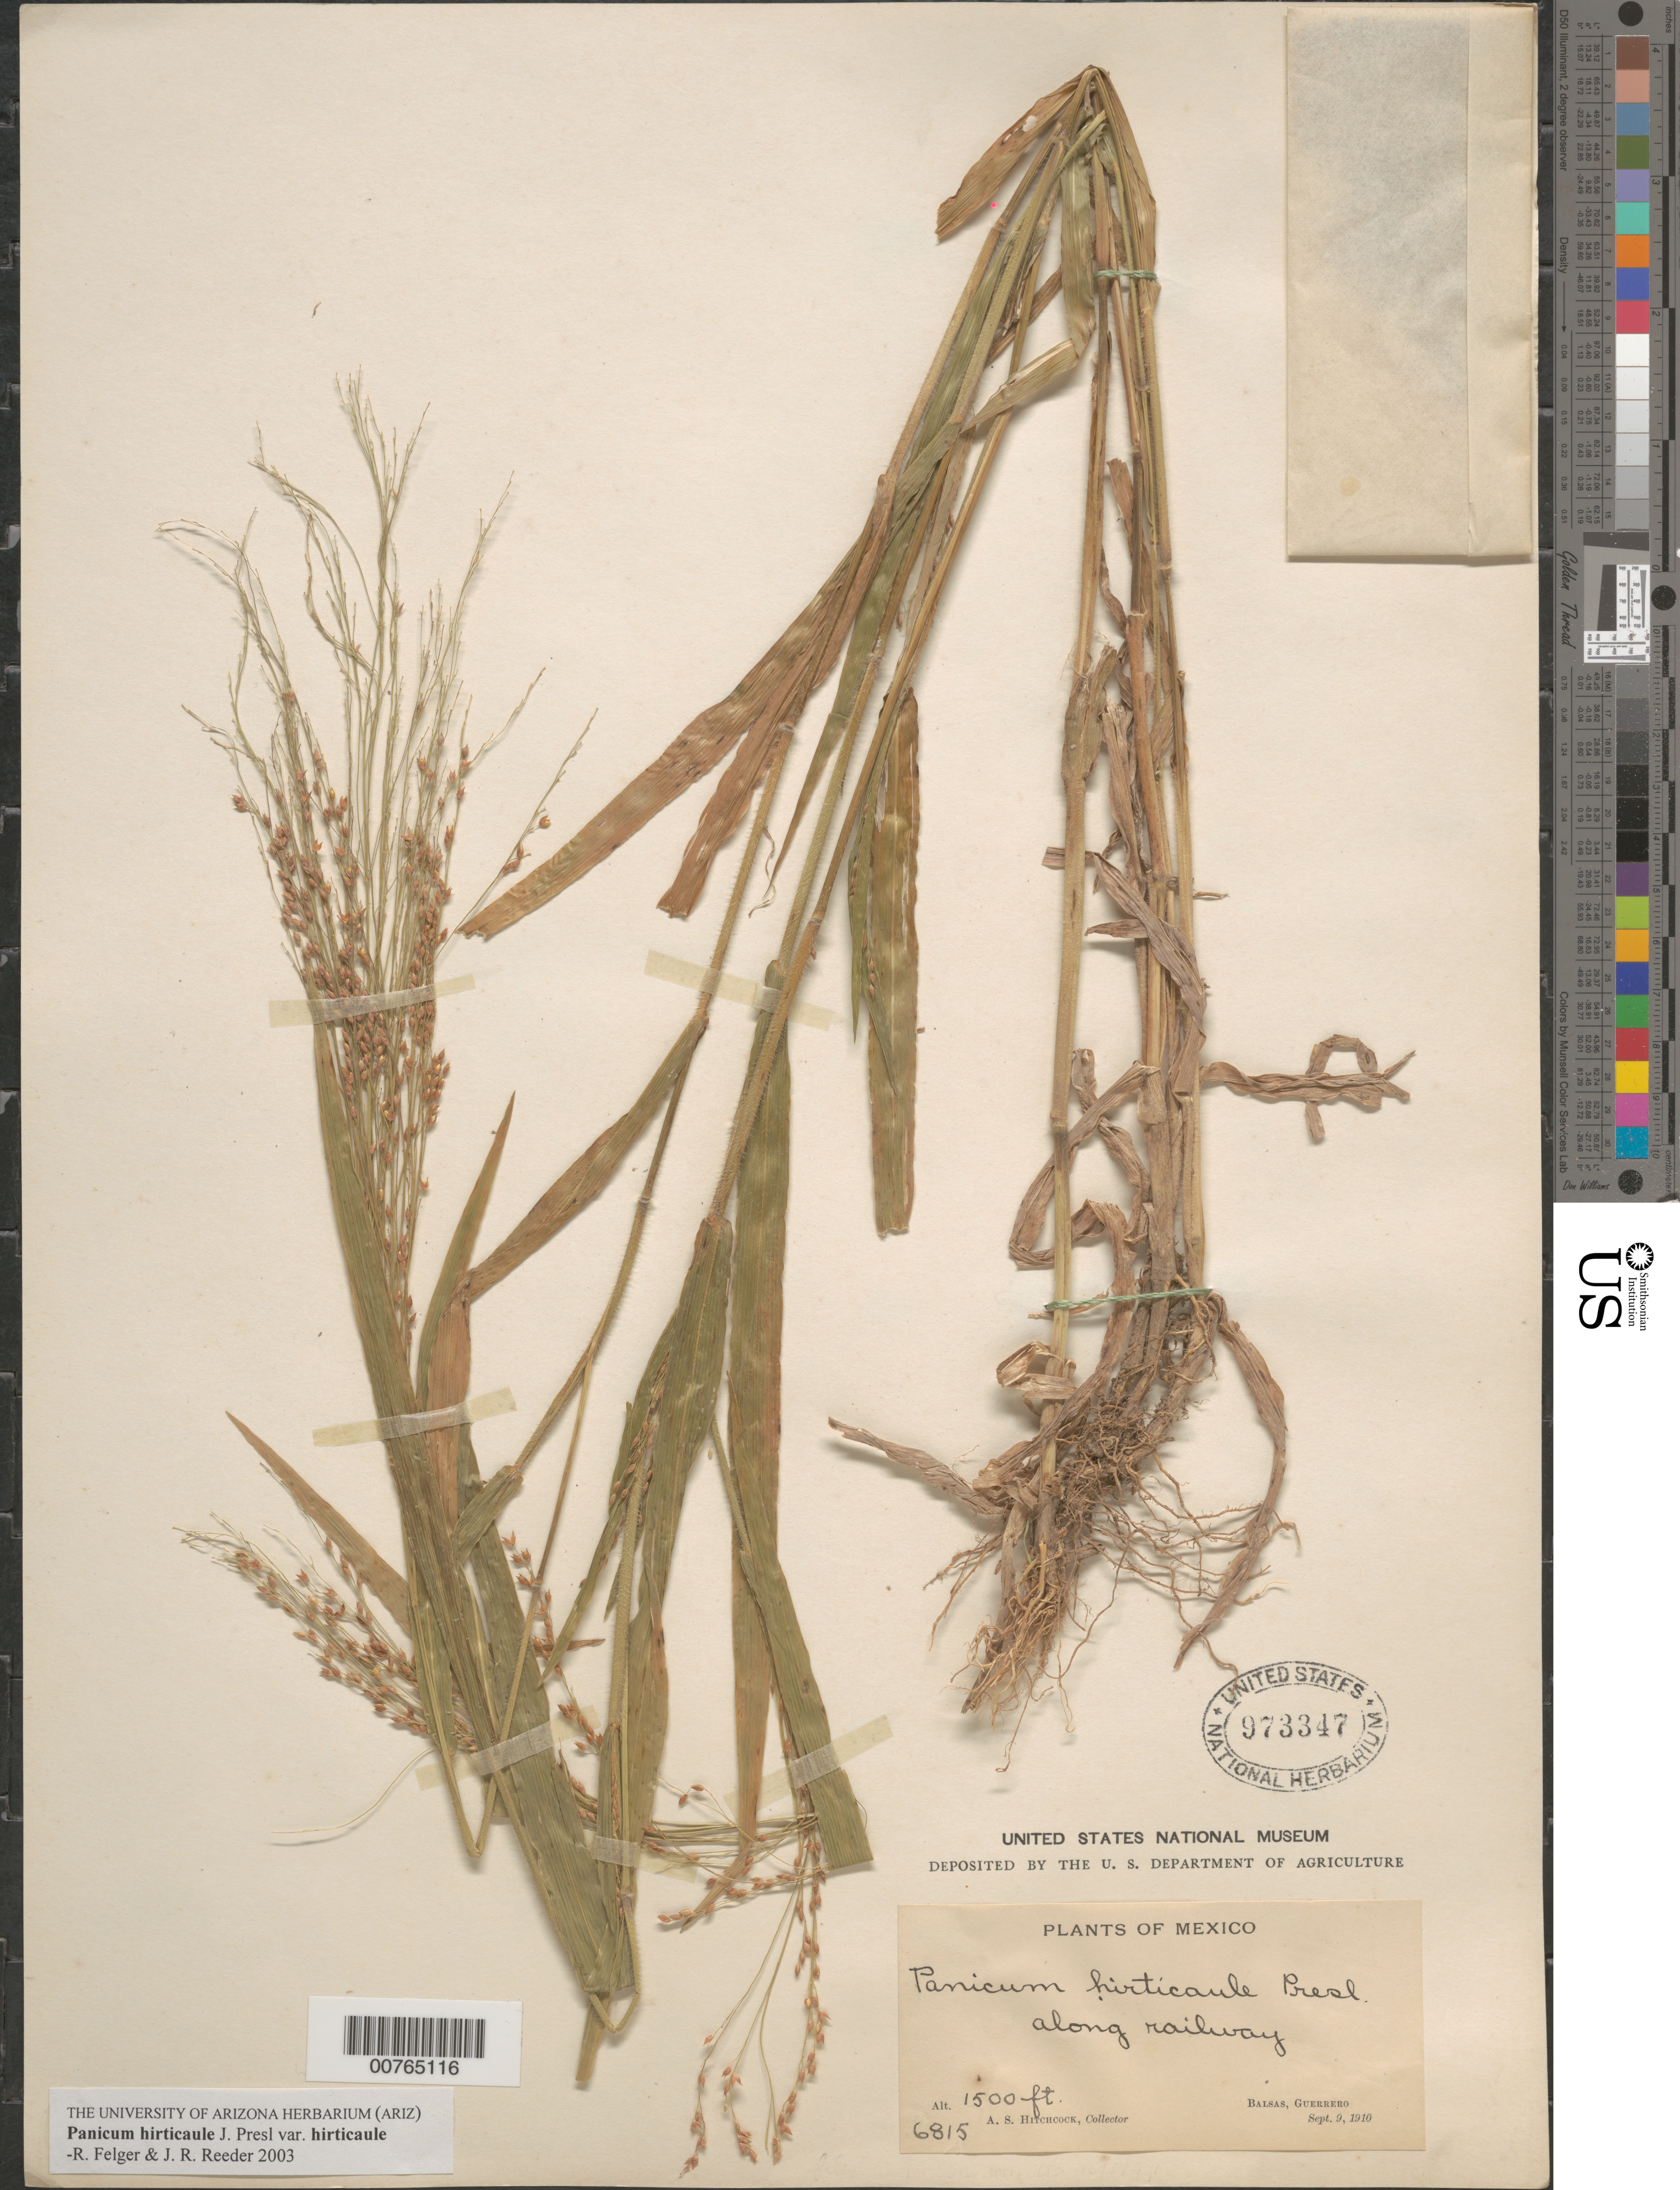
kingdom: Plantae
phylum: Tracheophyta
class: Liliopsida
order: Poales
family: Poaceae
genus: Panicum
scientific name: Panicum hirticaule var. hirticaule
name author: J. Presl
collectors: A. S. Hitchcock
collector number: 6815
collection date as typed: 09 Sep 1910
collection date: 1910-09-09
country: Mexico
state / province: Guerrero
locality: Balsas.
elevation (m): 457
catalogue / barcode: US 973347